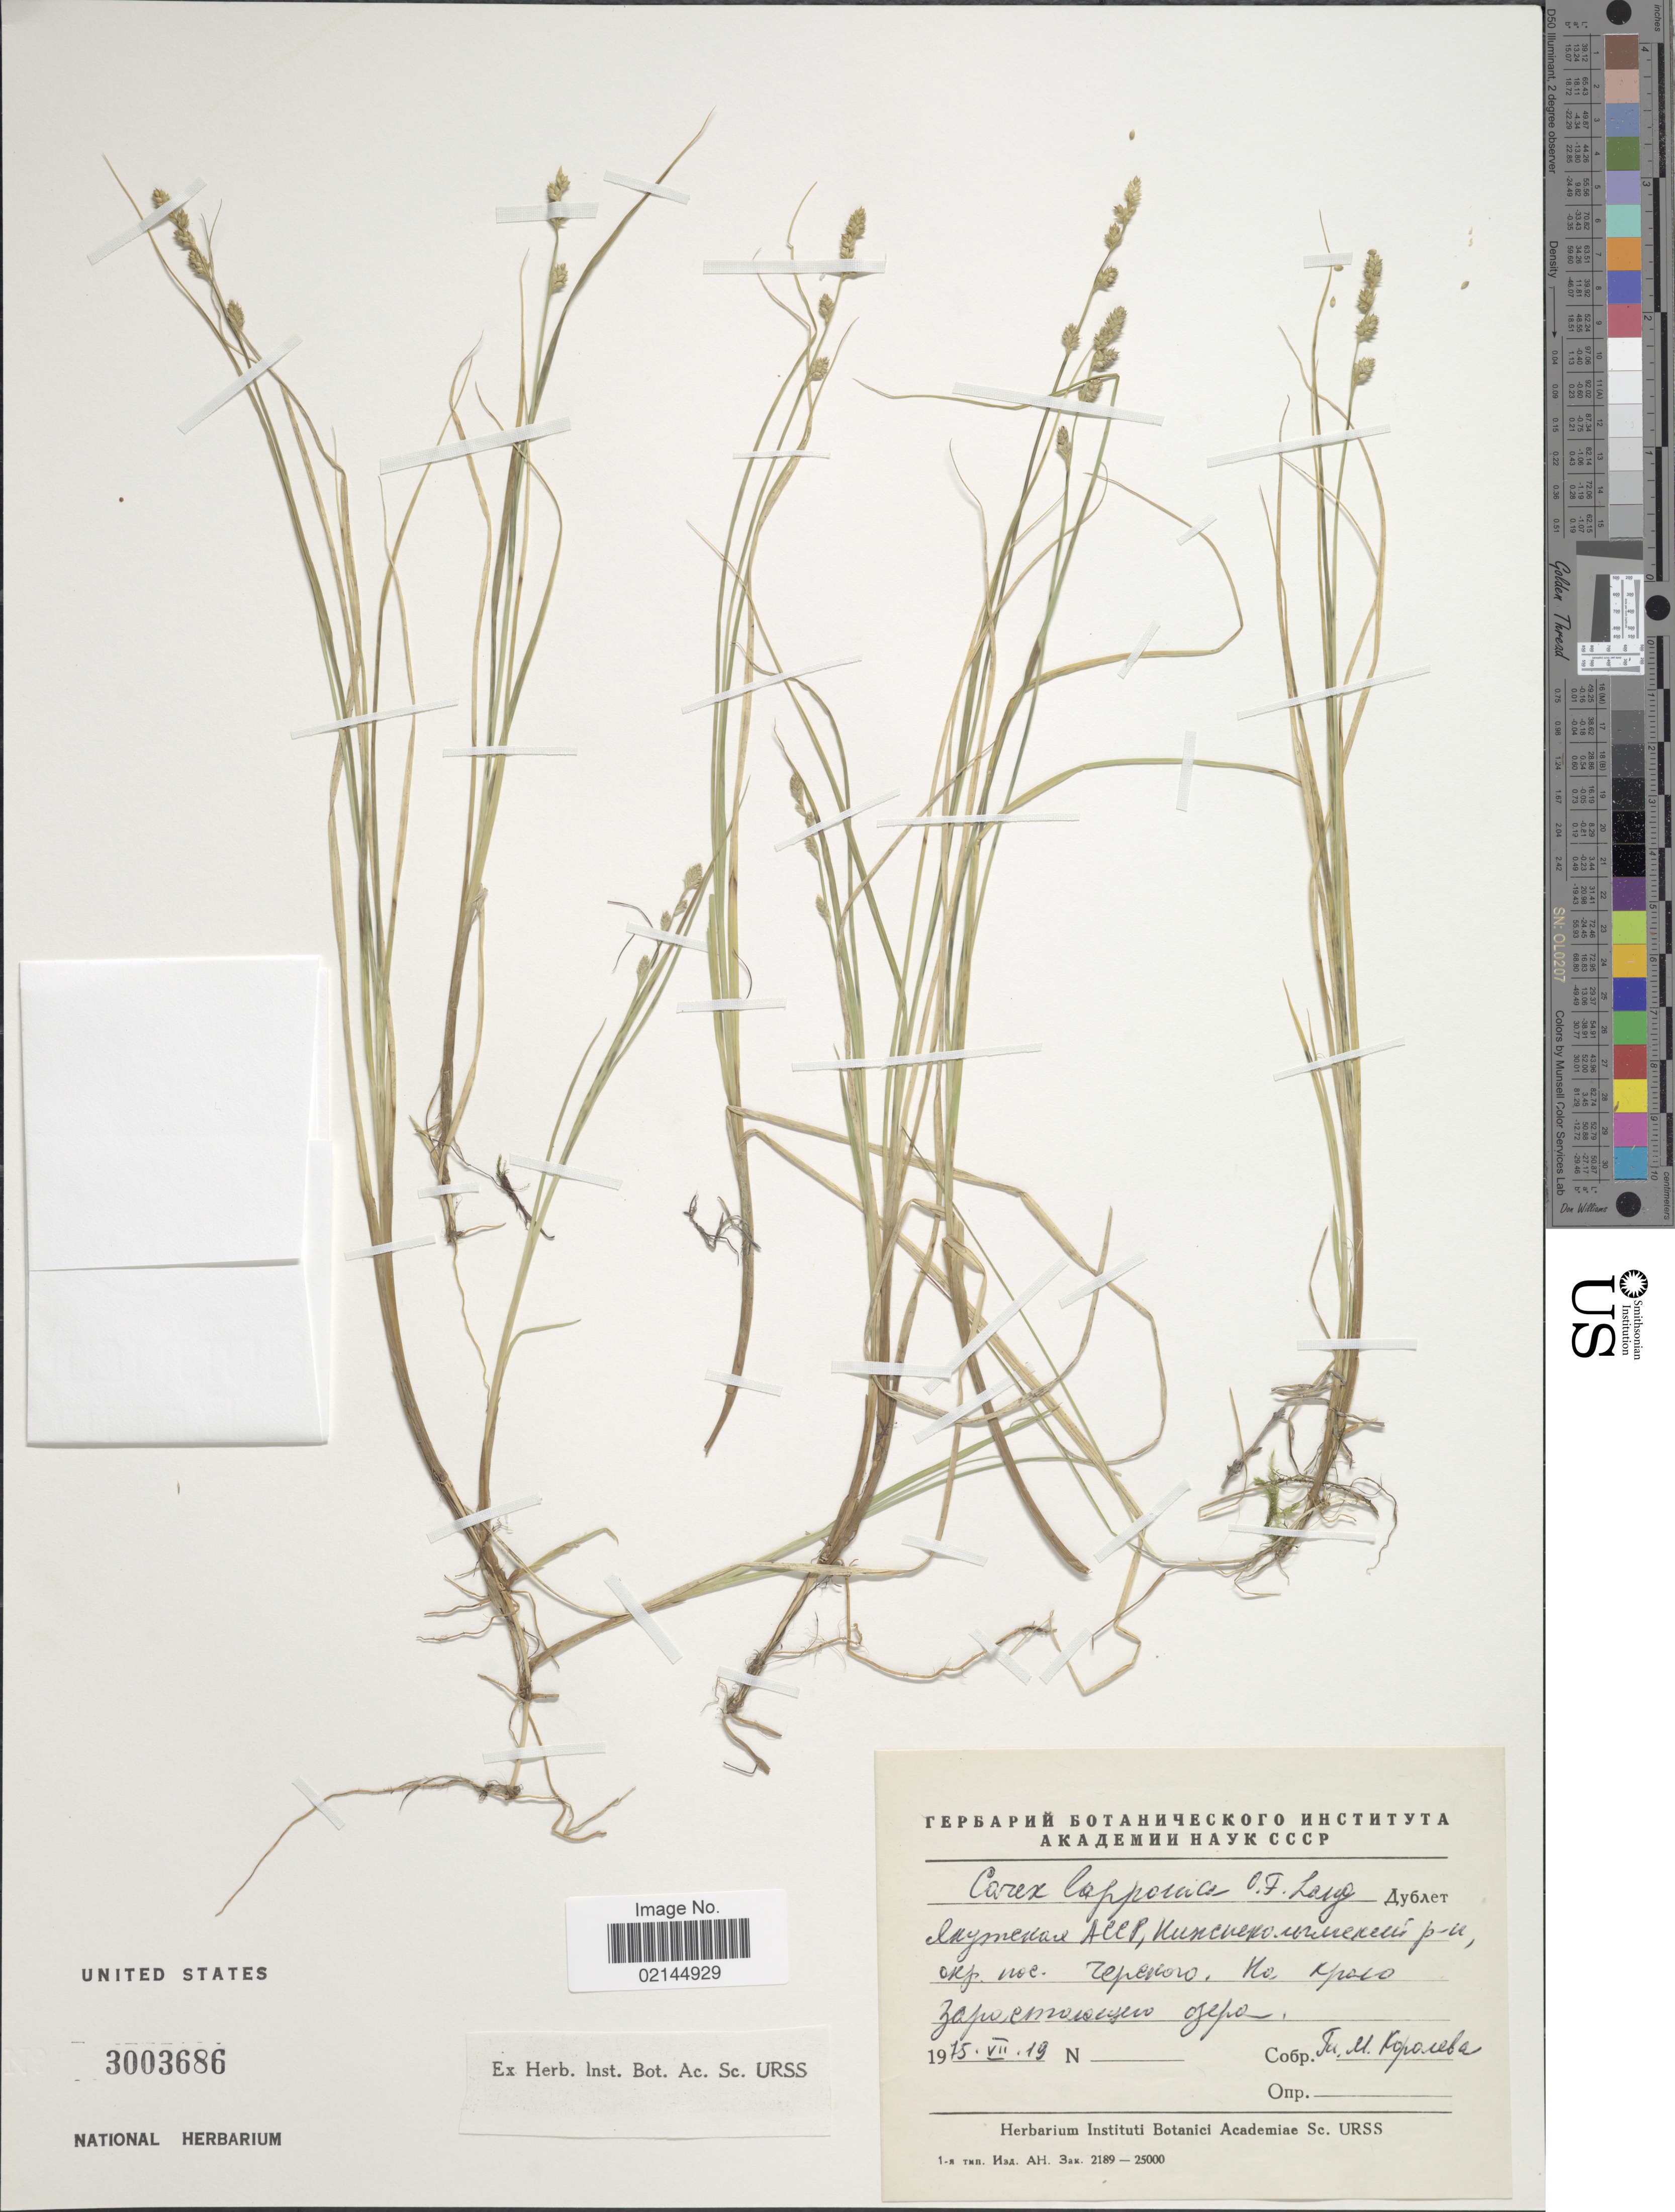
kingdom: Plantae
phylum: Tracheophyta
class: Liliopsida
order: Poales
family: Cyperaceae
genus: Carex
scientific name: Carex lapponica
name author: O. Lang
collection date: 1915-07-19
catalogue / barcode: US 3003686